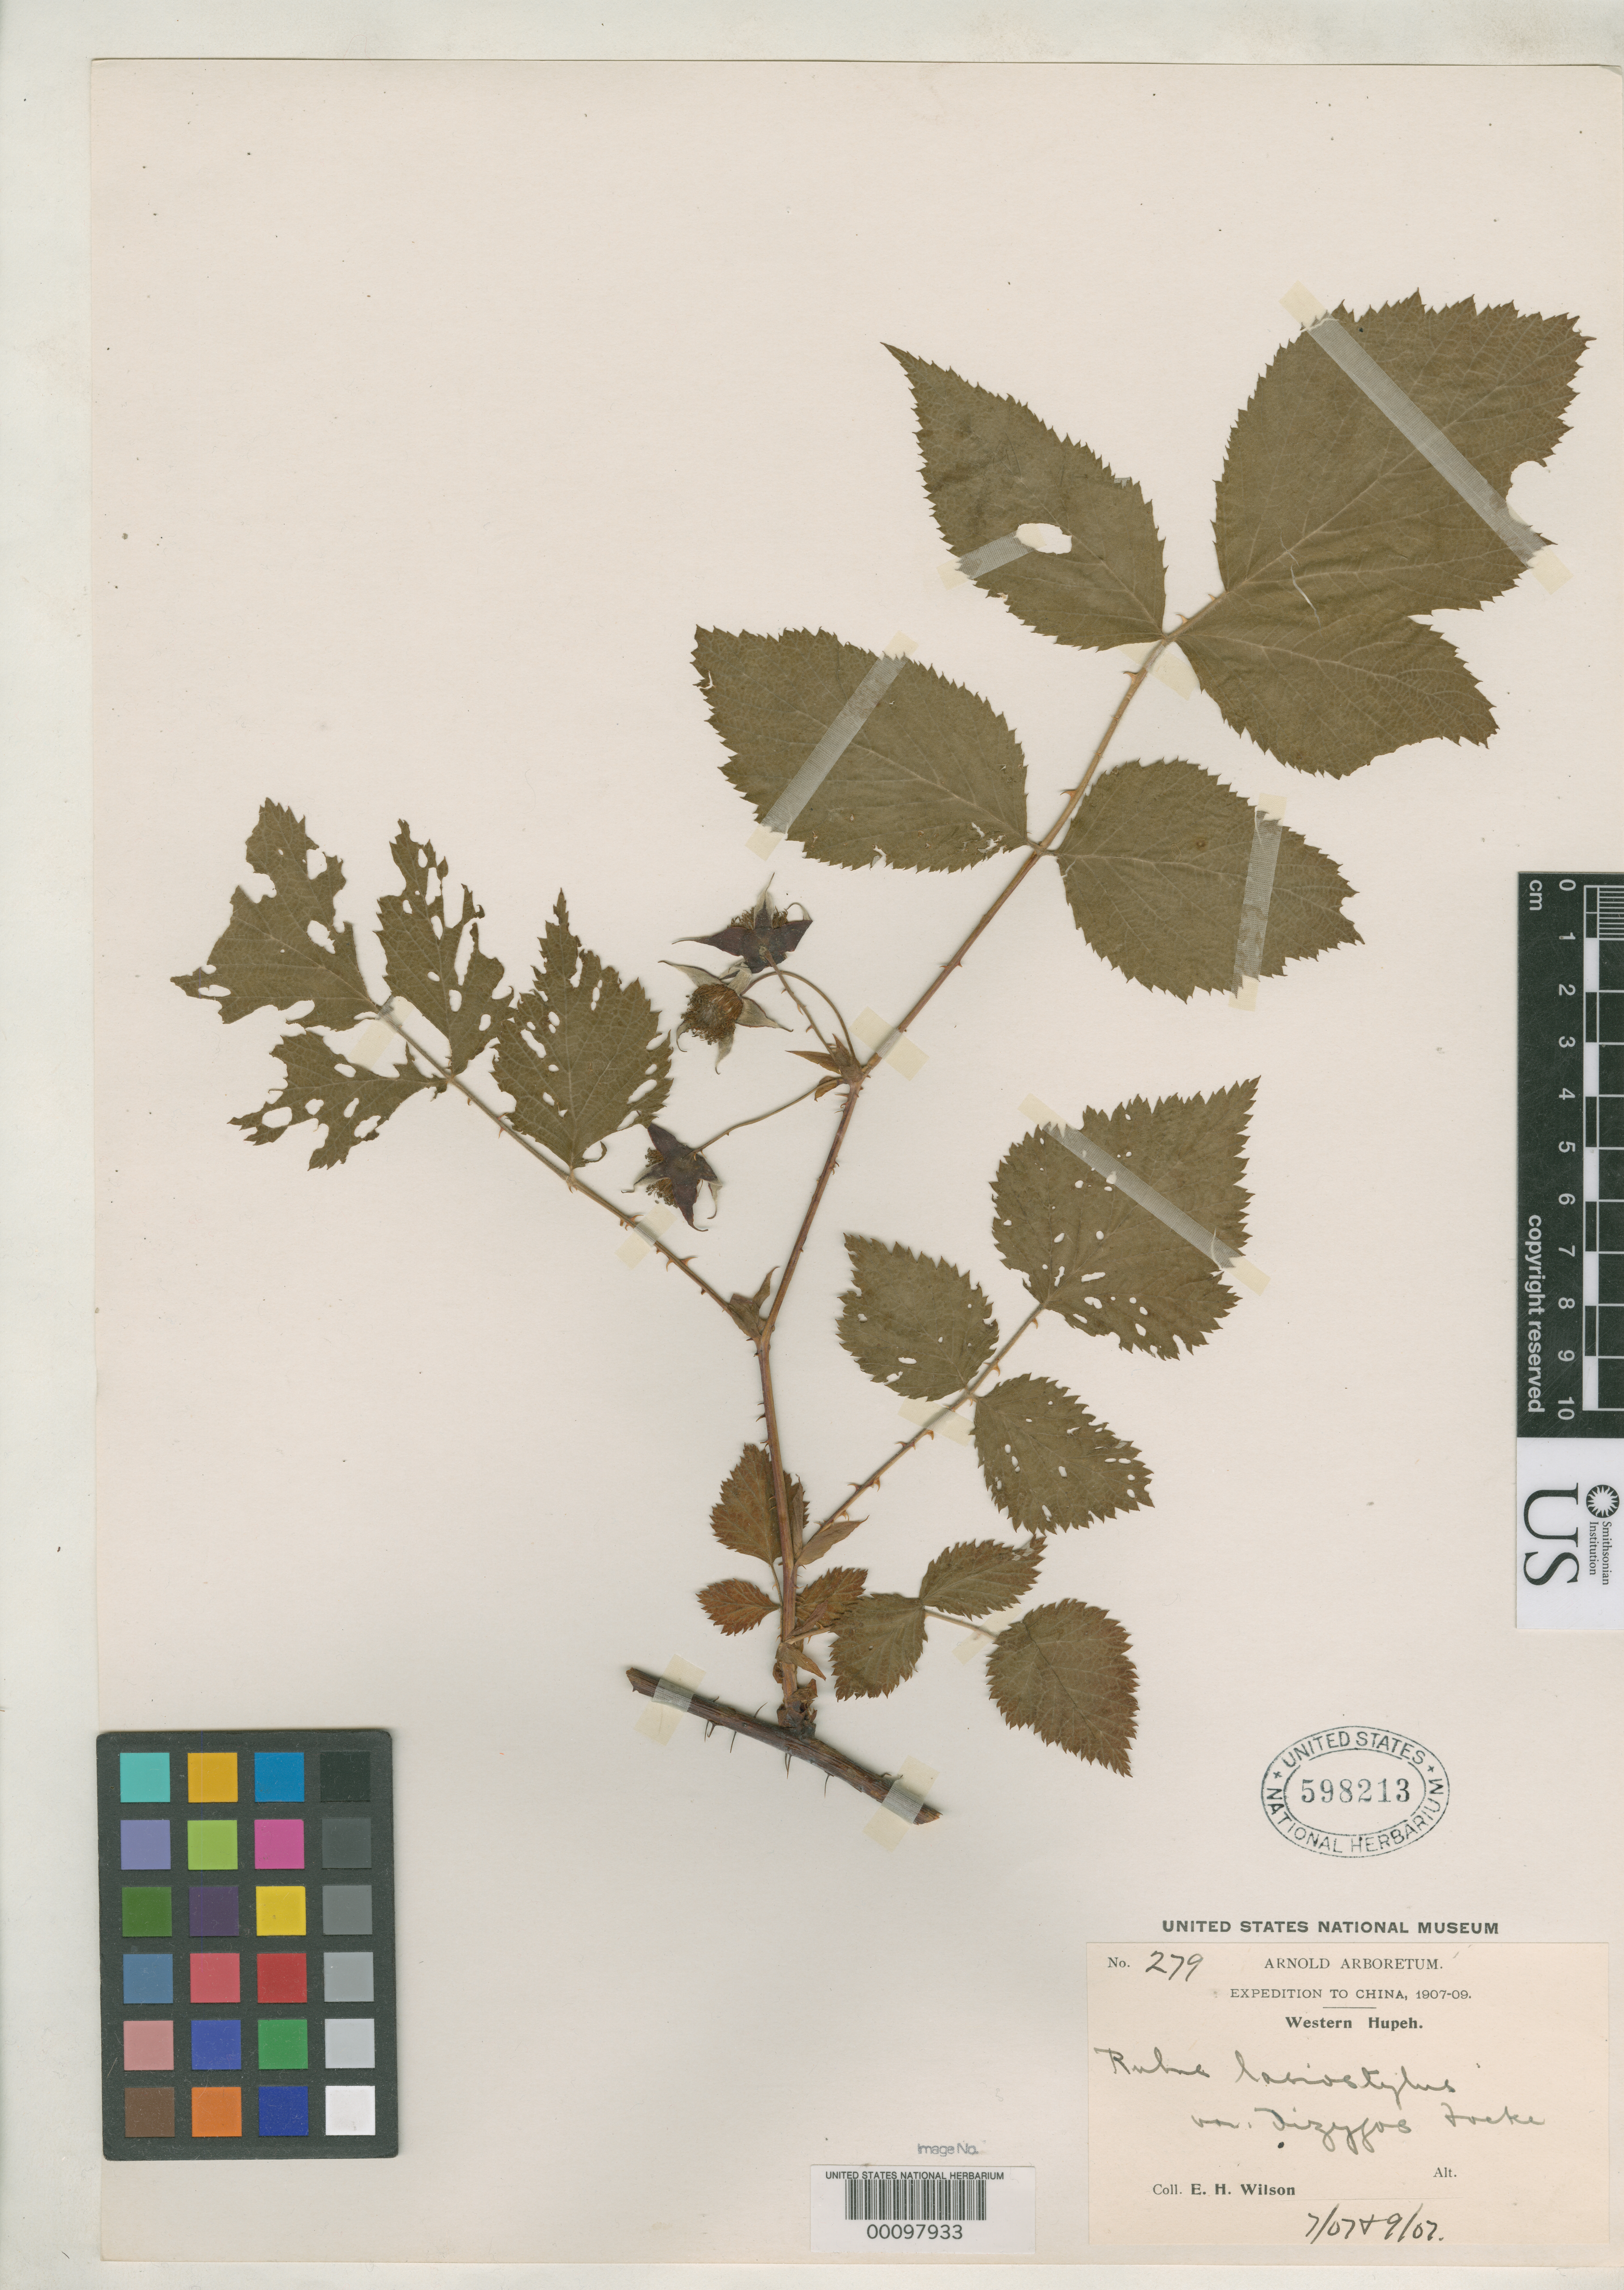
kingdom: Plantae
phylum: Tracheophyta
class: Magnoliopsida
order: Rosales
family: Rosaceae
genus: Rubus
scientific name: Rubus lasiostylus var. dizygos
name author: Focke in Sarg.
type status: Isotype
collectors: E. H. Wilson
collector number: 279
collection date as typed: Jul 1907 and -- Sep 1907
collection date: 1907-07,1907-09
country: China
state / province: Hubei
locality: Fang Hsien.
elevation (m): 1600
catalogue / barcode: US 598213